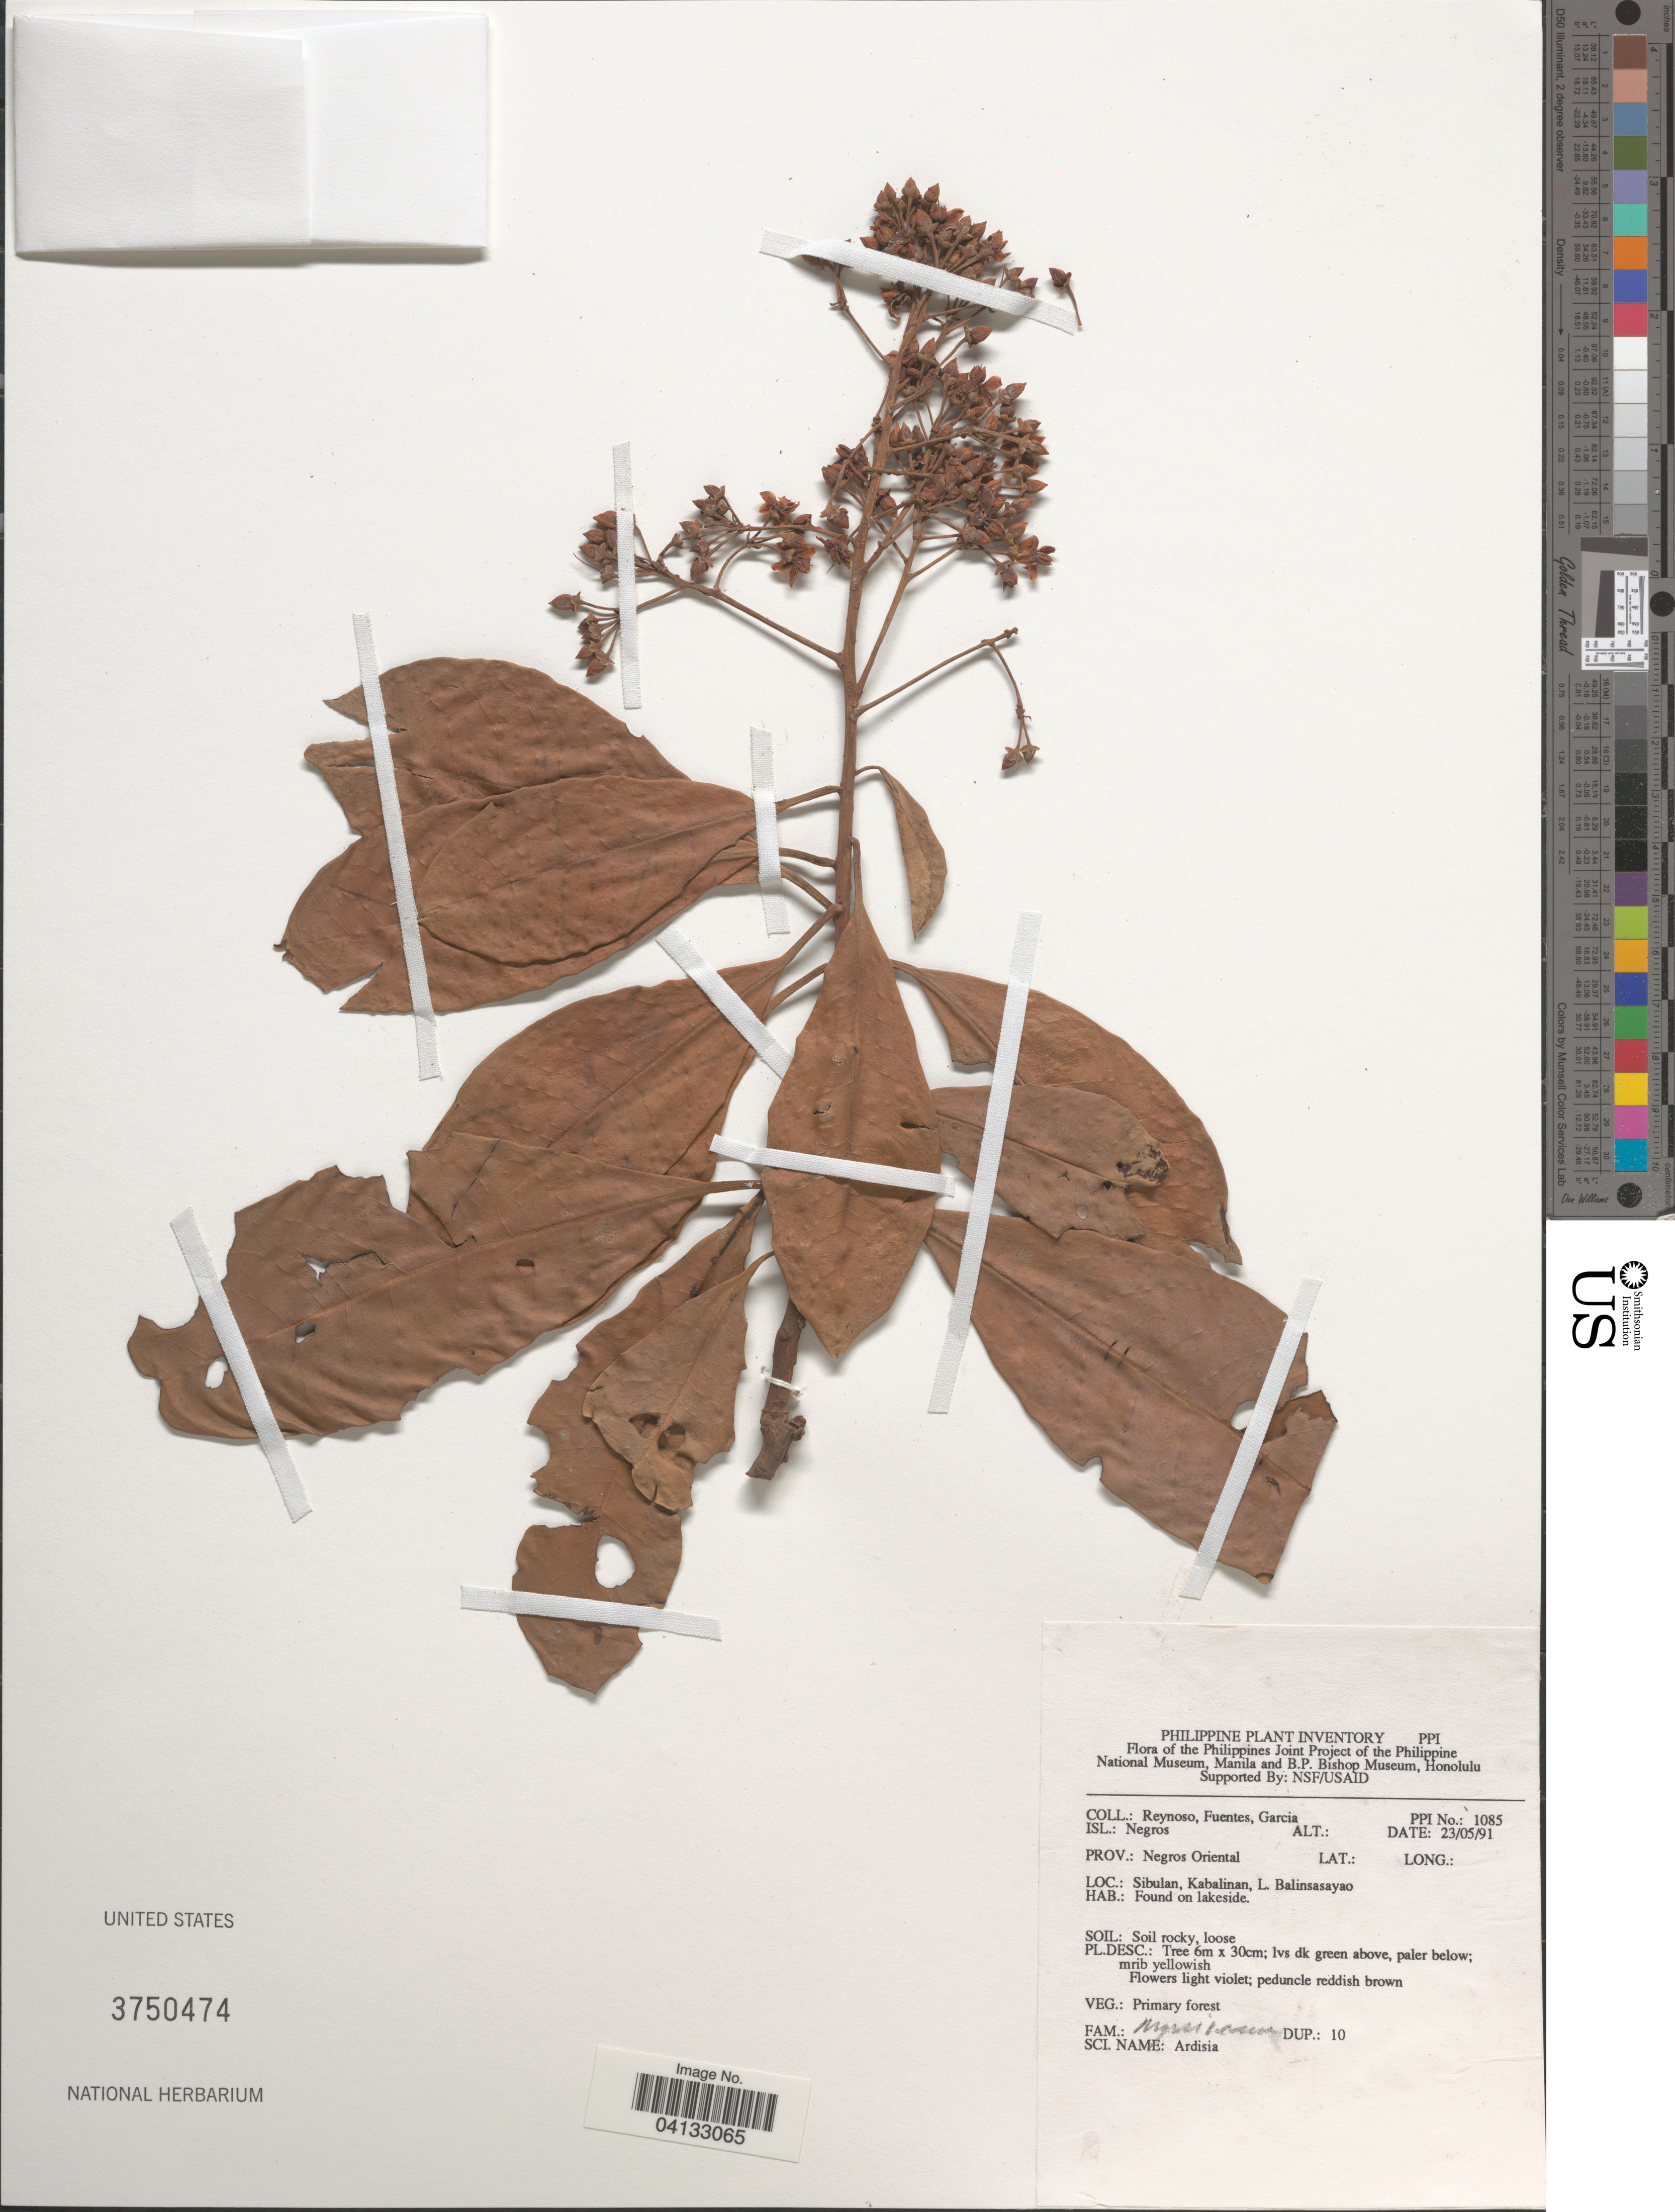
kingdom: Plantae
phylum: Tracheophyta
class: Magnoliopsida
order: Ericales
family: Primulaceae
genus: Ardisia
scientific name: Ardisia sp.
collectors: E. Reynoso, -. Fuentes & H. Garcia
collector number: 1085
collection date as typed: Transcribed d/m/y: 23/5/91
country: Philippines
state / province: Central Visayas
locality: Isl.: Negros. Prov.: Negros Oriental. Sibulan, Kabalinan, L. Balinsasayao.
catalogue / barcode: US 3750474